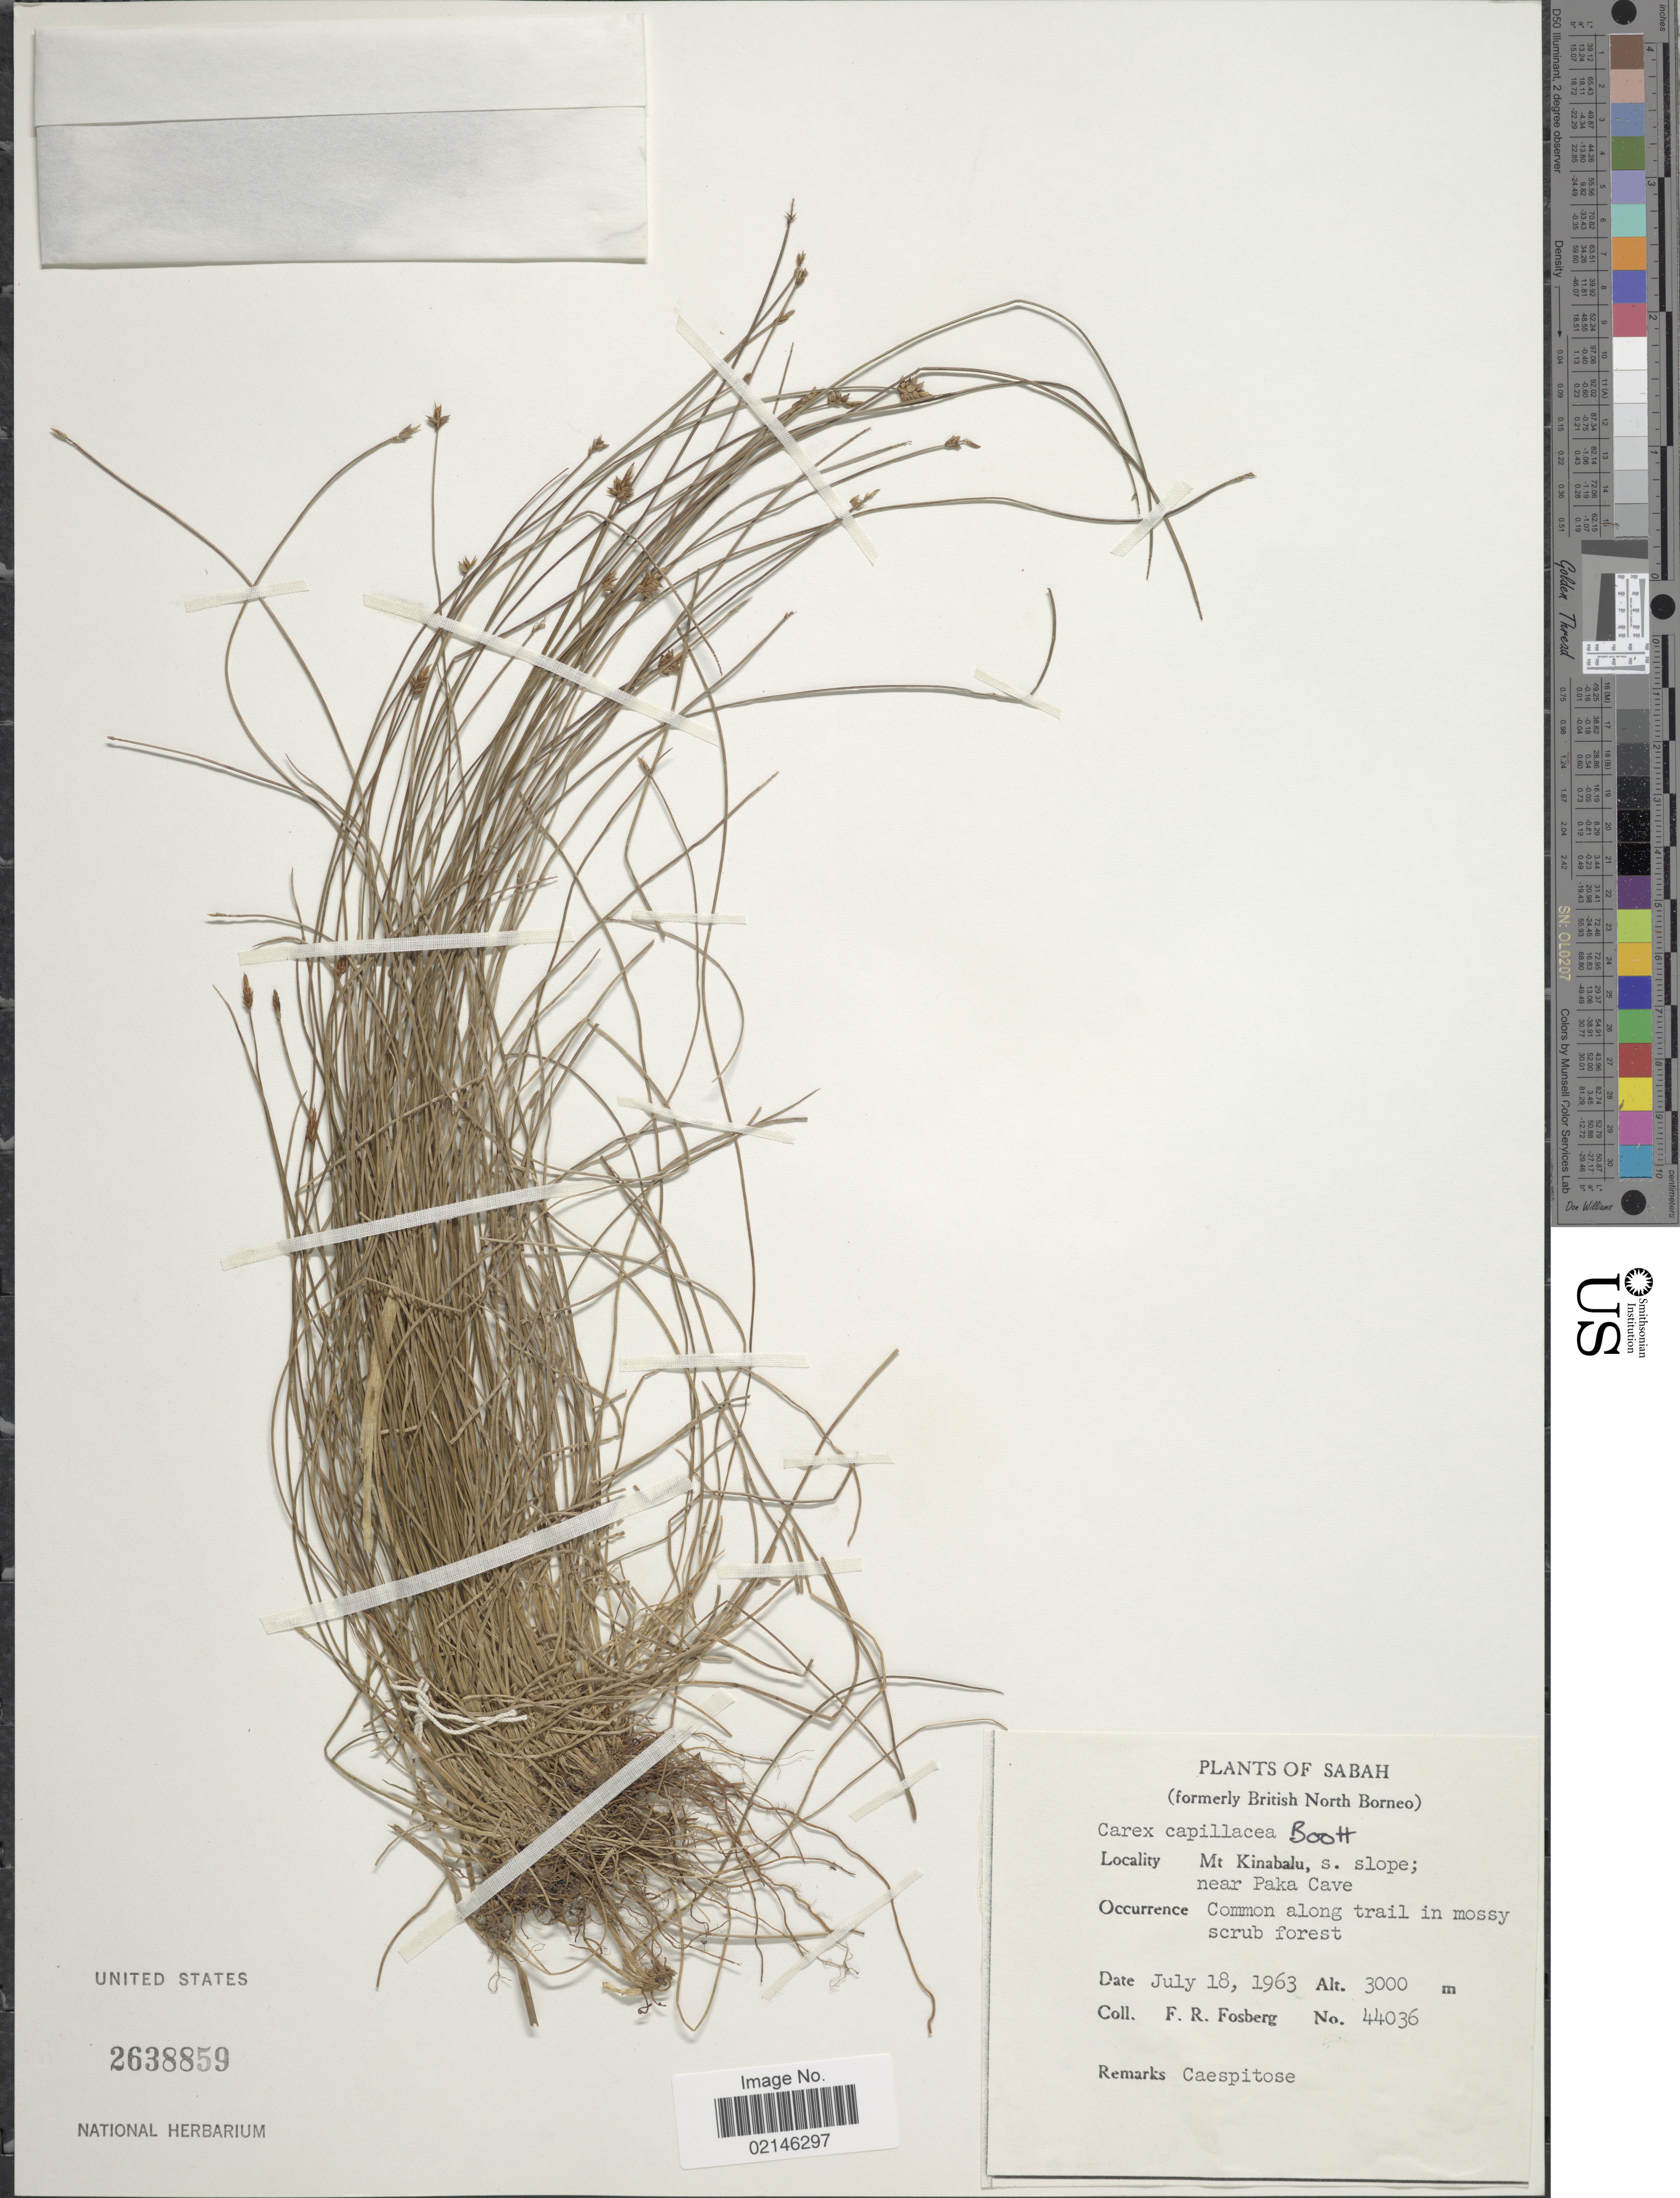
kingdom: Plantae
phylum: Tracheophyta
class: Liliopsida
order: Poales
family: Cyperaceae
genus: Carex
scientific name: Carex capillacea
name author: Boott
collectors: F. R. Fosberg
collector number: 44036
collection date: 1963-07-18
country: Malaysia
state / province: Sabah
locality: Sabah (formerly British North Borneo). Mt. Kinabalu, s. slope; near Paka Cave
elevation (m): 3000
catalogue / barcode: US 2638859